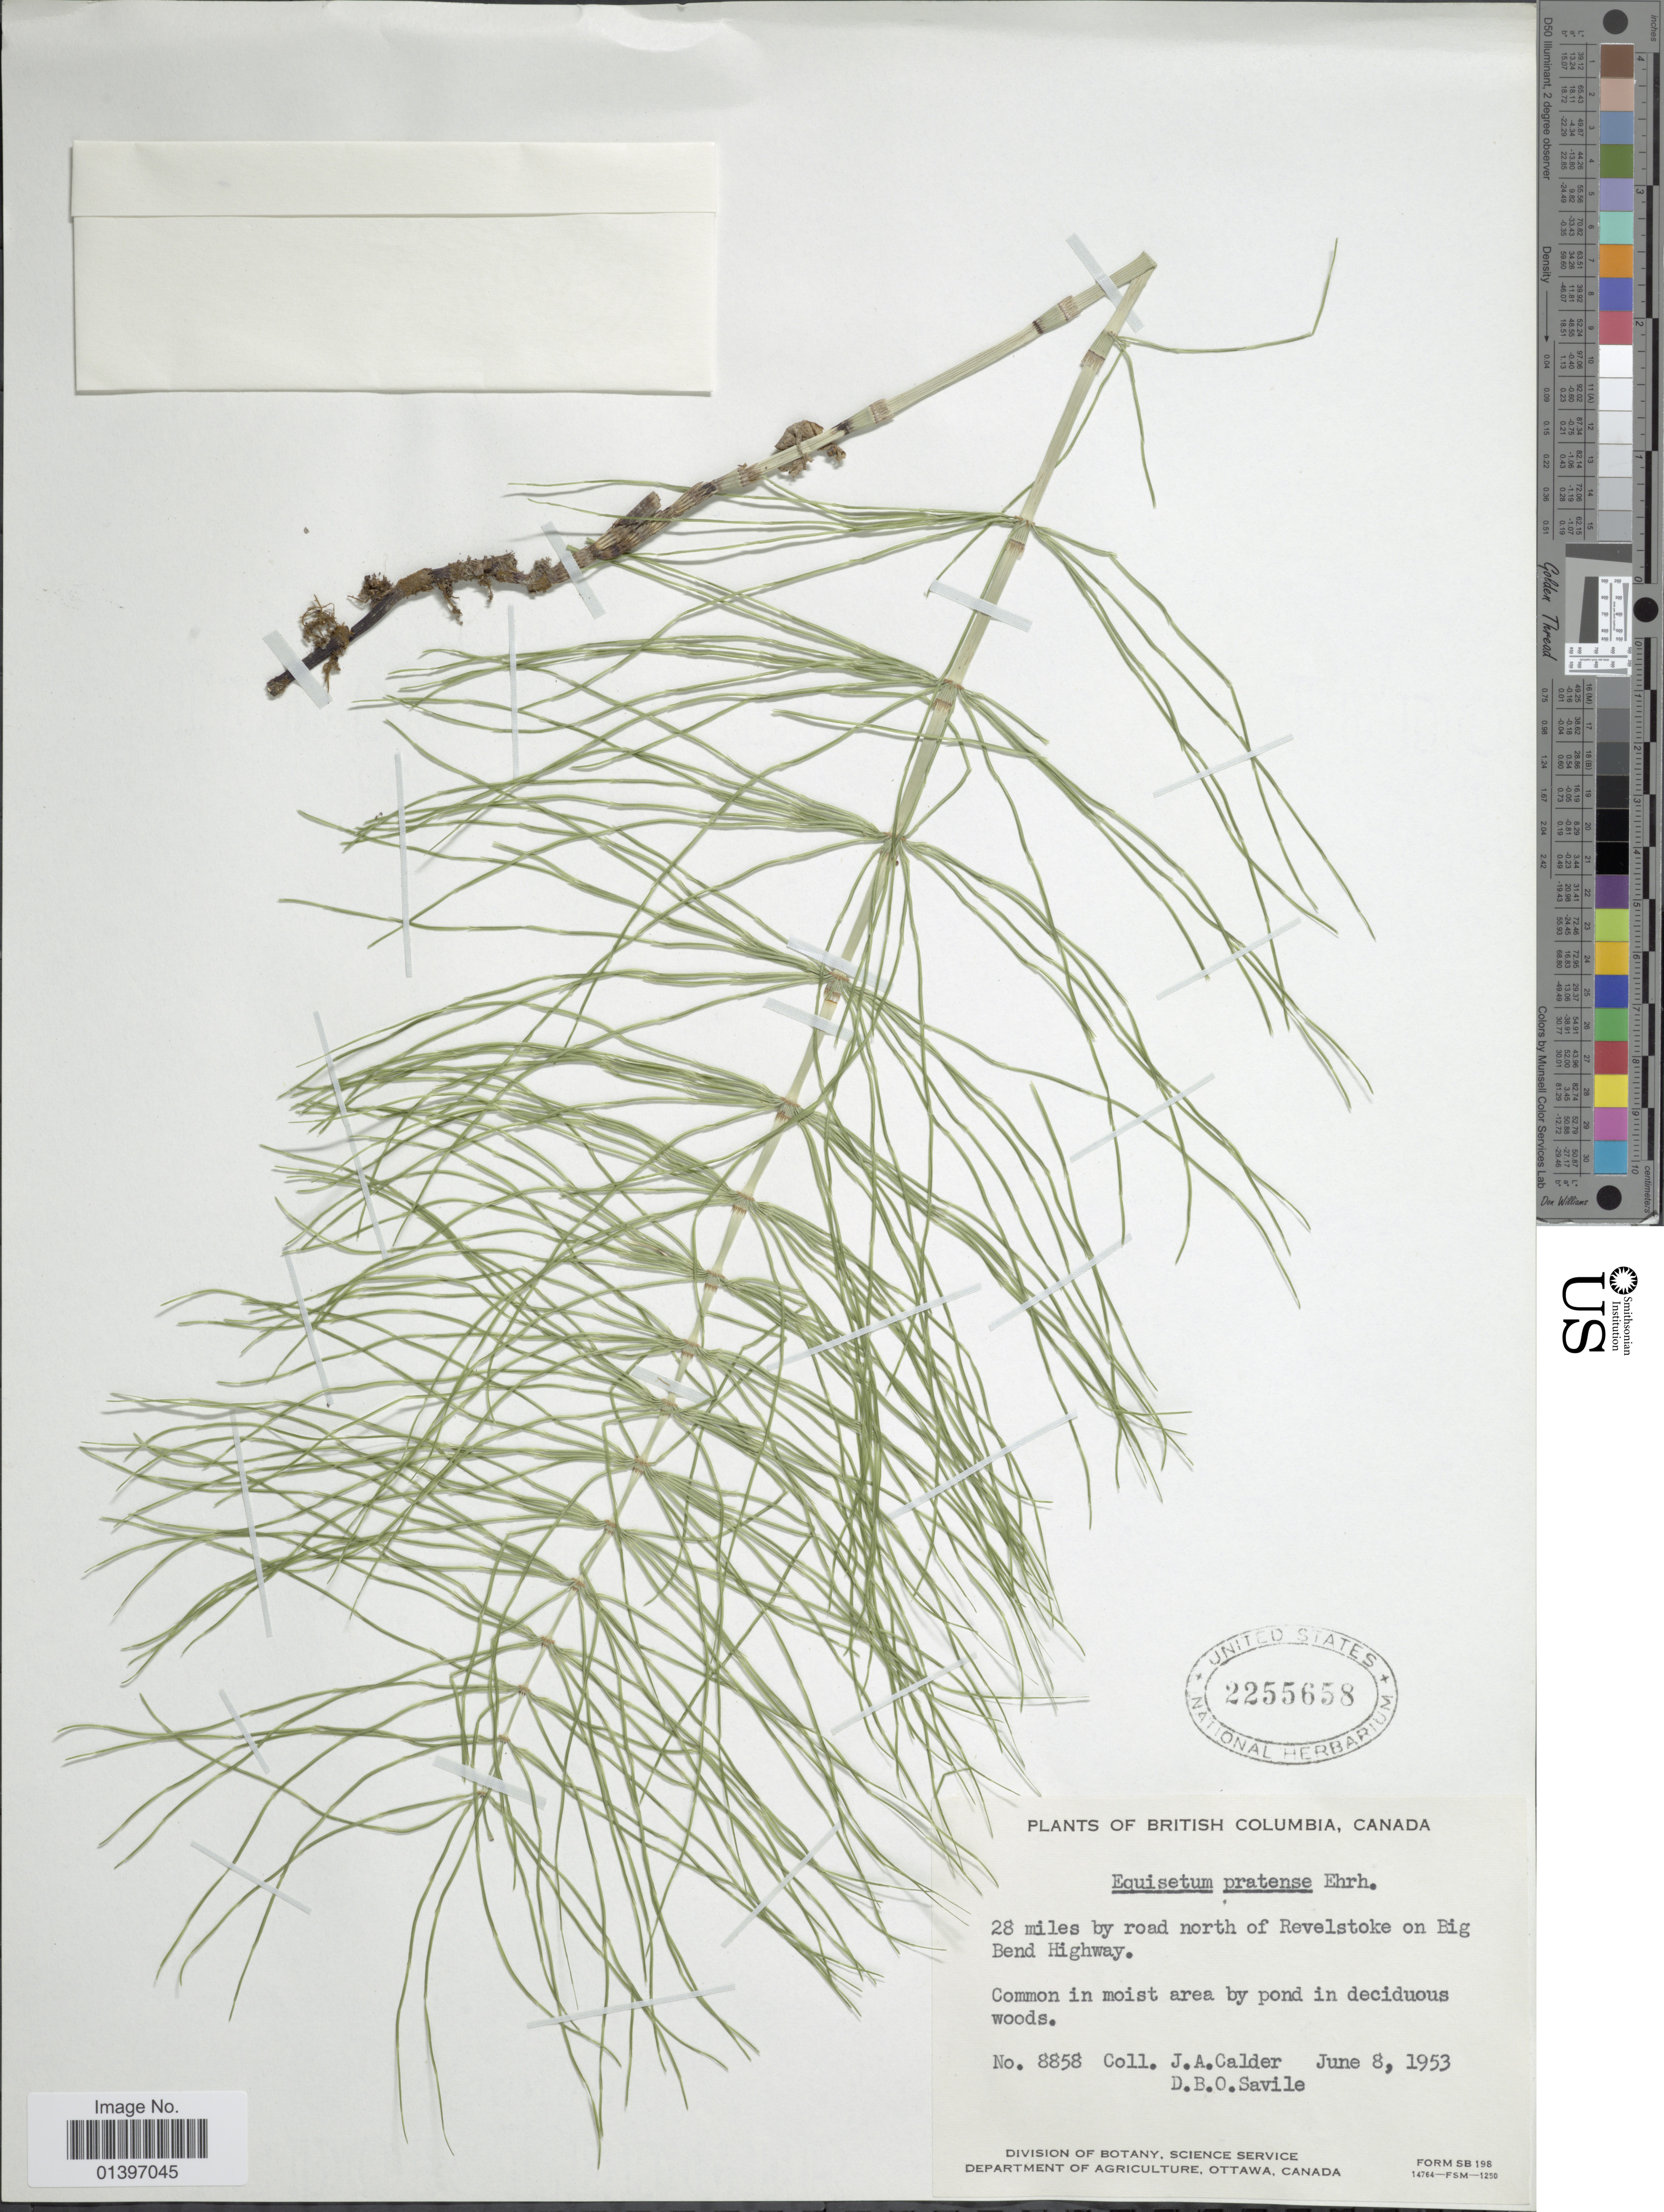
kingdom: Plantae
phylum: Tracheophyta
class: Polypodiopsida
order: Equisetales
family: Equisetaceae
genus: Equisetum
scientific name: Equisetum pratense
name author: Ehrh.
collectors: J. A. Calder & D. Savile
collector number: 8858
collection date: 1953-06-08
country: Canada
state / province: British Columbia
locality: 28 miles by road north of Revelstoke on Big Bend Highway, common in moist area by pond in deciduous woods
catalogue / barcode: US 2255658